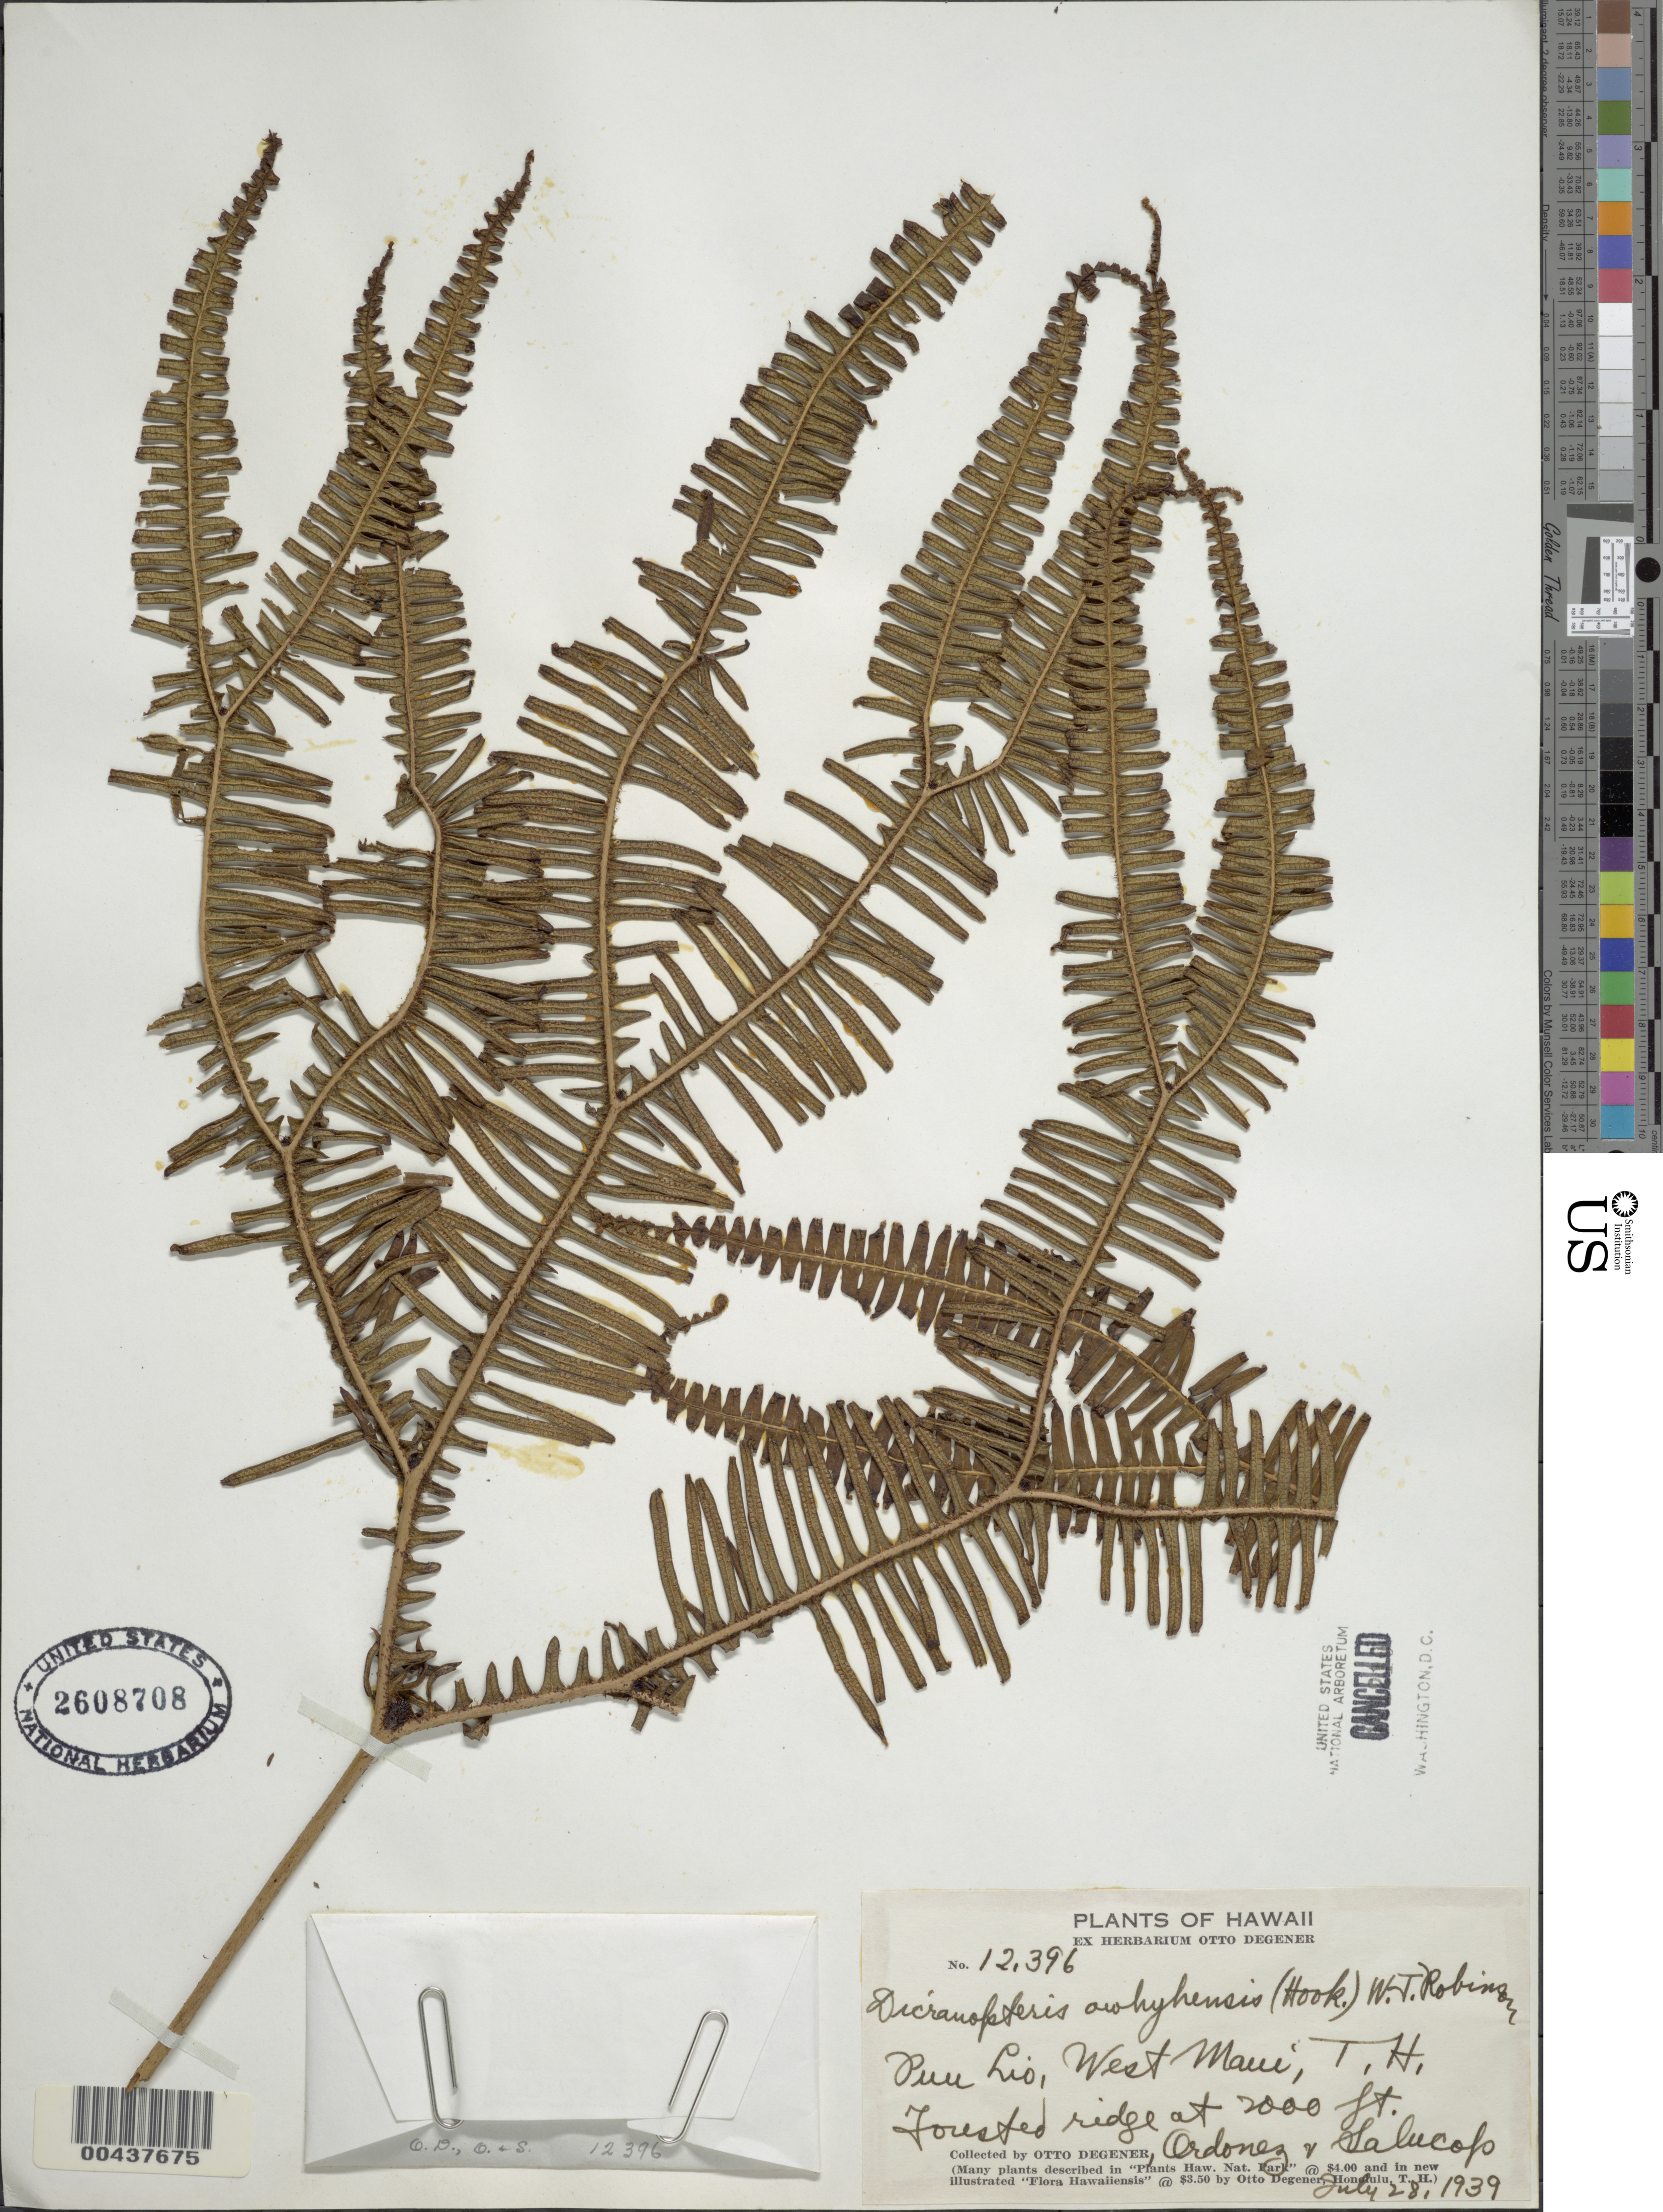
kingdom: Plantae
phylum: Tracheophyta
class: Polypodiopsida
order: Gleicheniales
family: Gleicheniaceae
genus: Sticherus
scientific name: Sticherus owhyhensis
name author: (Hook.) Ching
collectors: O. Degener, Ordonez & -- Salucop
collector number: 12396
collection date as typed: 28 Jul 1939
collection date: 1939-07-28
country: United States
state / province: Hawaii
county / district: Maui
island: Maui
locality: Puu lio, W Maui, T.H.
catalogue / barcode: US 2608708